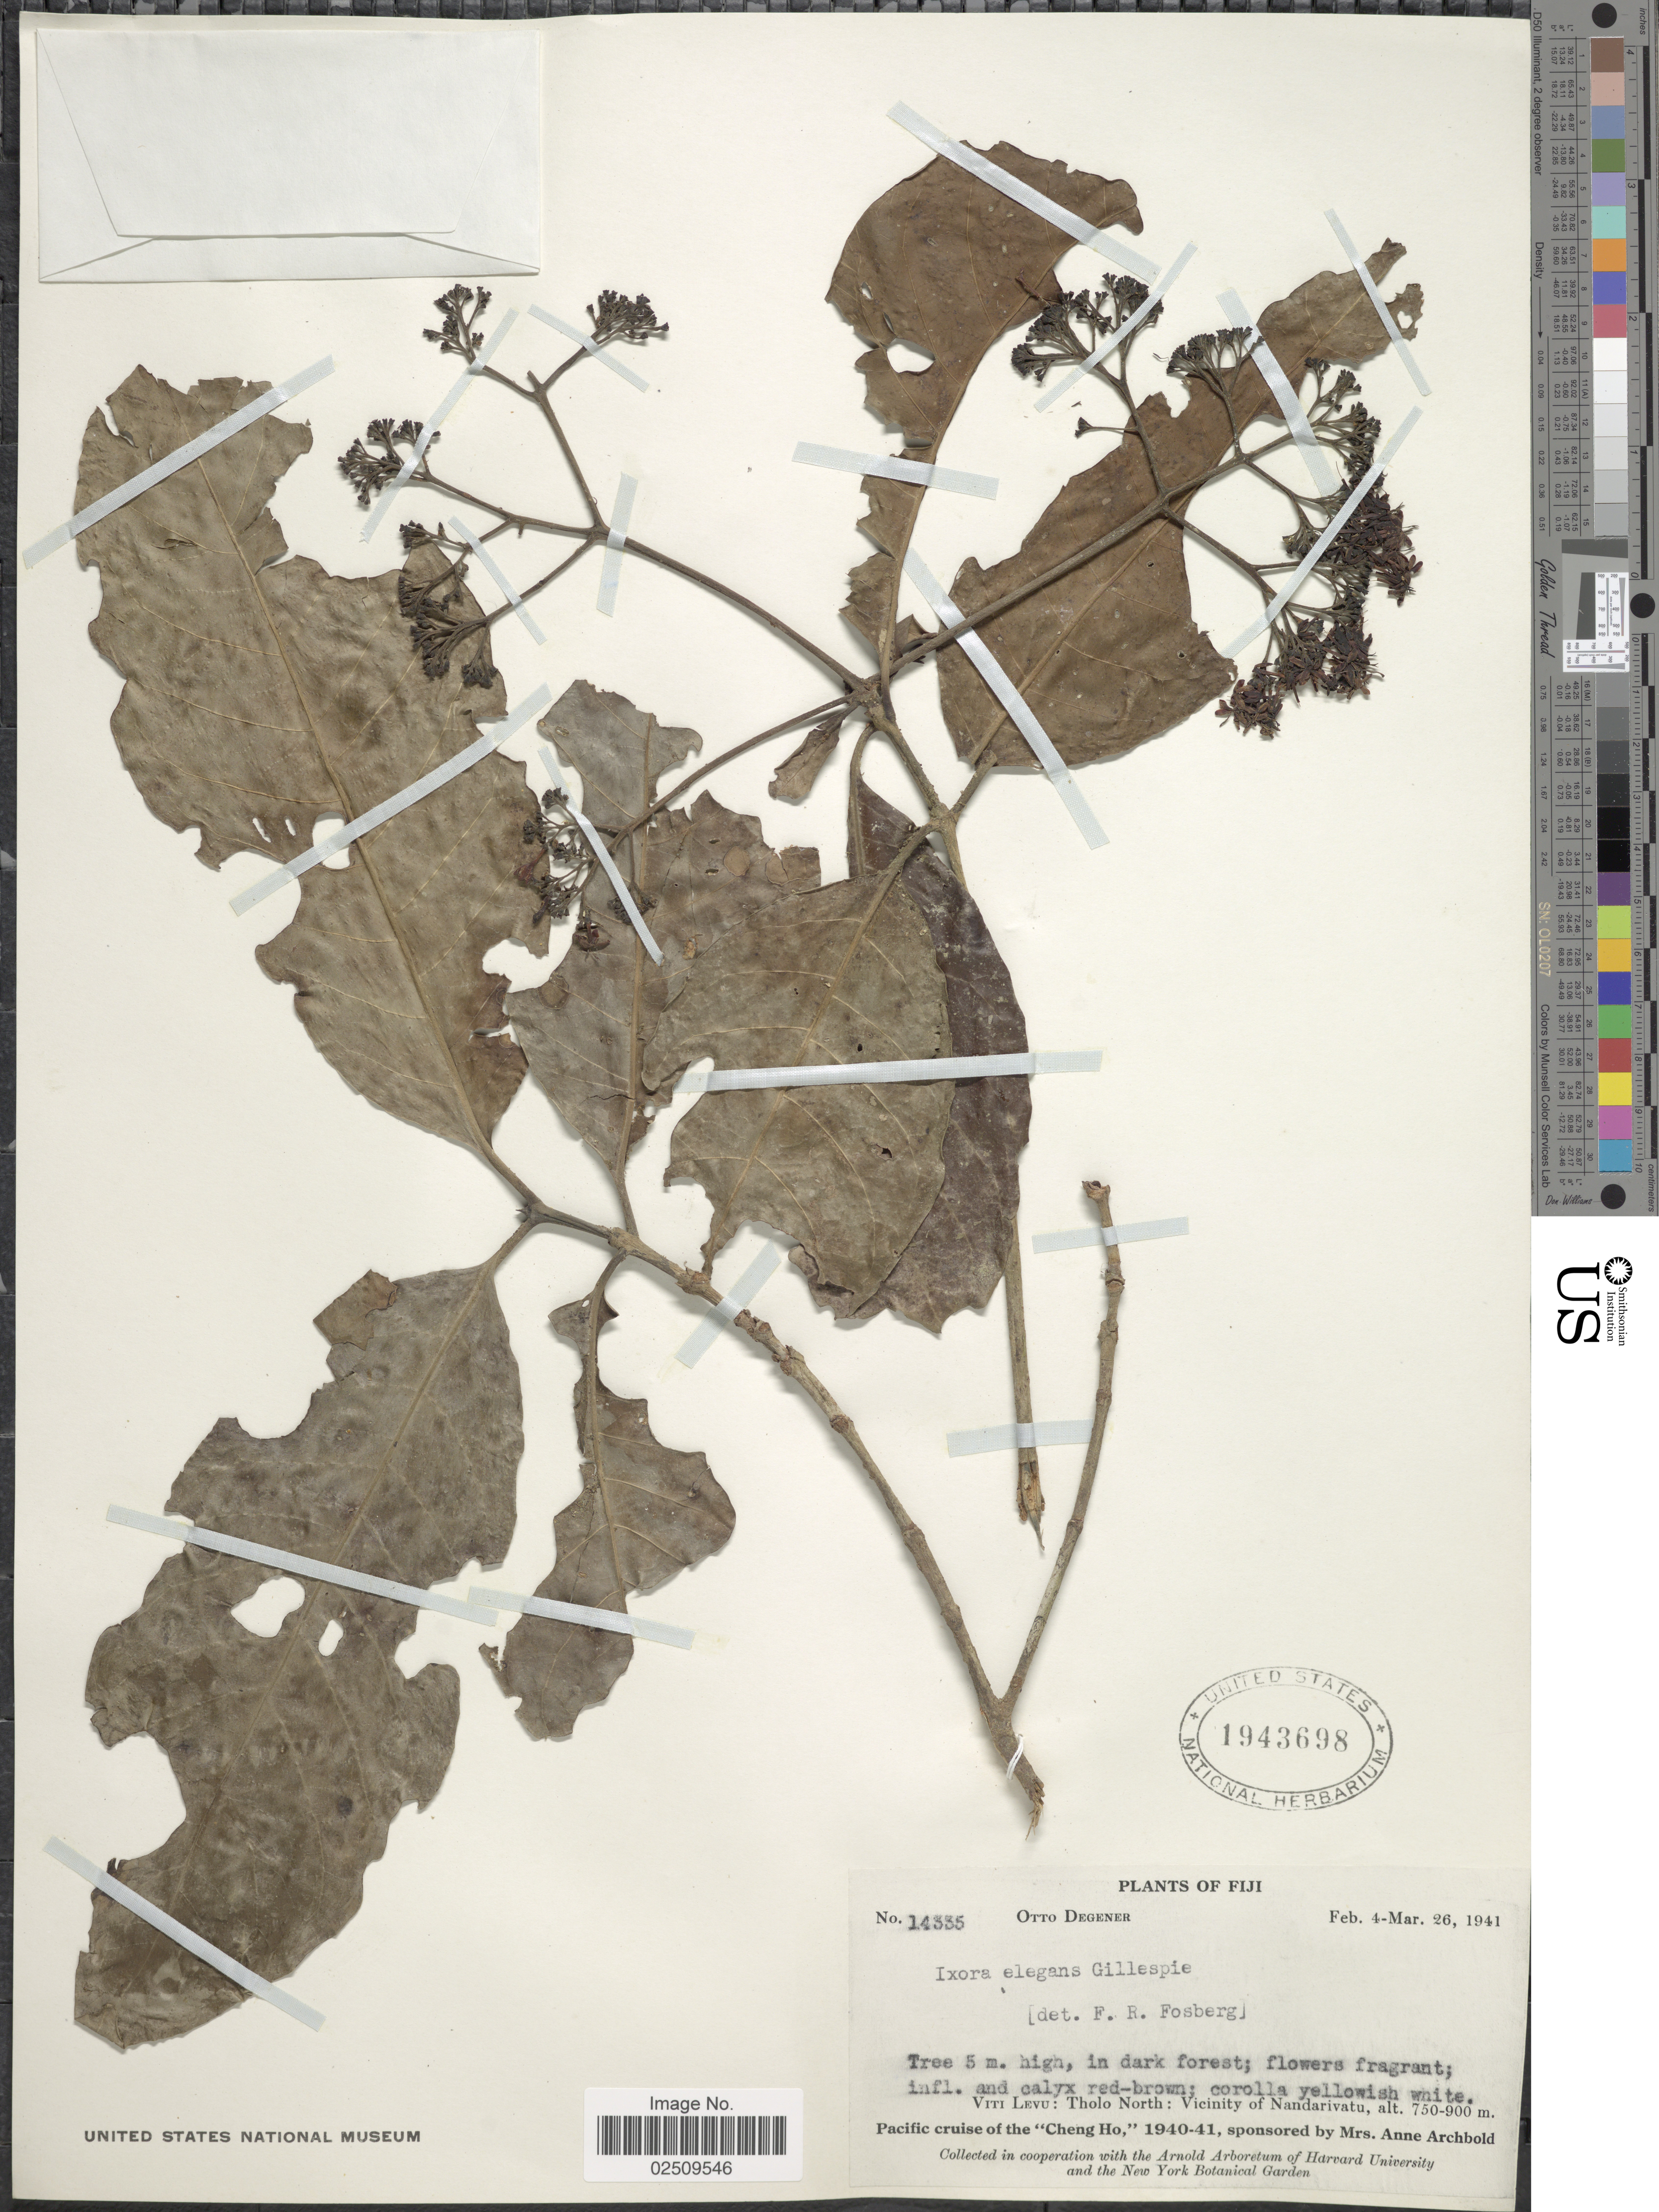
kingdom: Plantae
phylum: Tracheophyta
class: Magnoliopsida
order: Gentianales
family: Rubiaceae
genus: Ixora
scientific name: Ixora elegans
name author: Gillespie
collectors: O. Degener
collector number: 14335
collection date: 1941-02-04/1941-03-26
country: Fiji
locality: Viti Levu: Tholo North: Vicinity of Nandarivatu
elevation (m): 750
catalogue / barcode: US 1943698